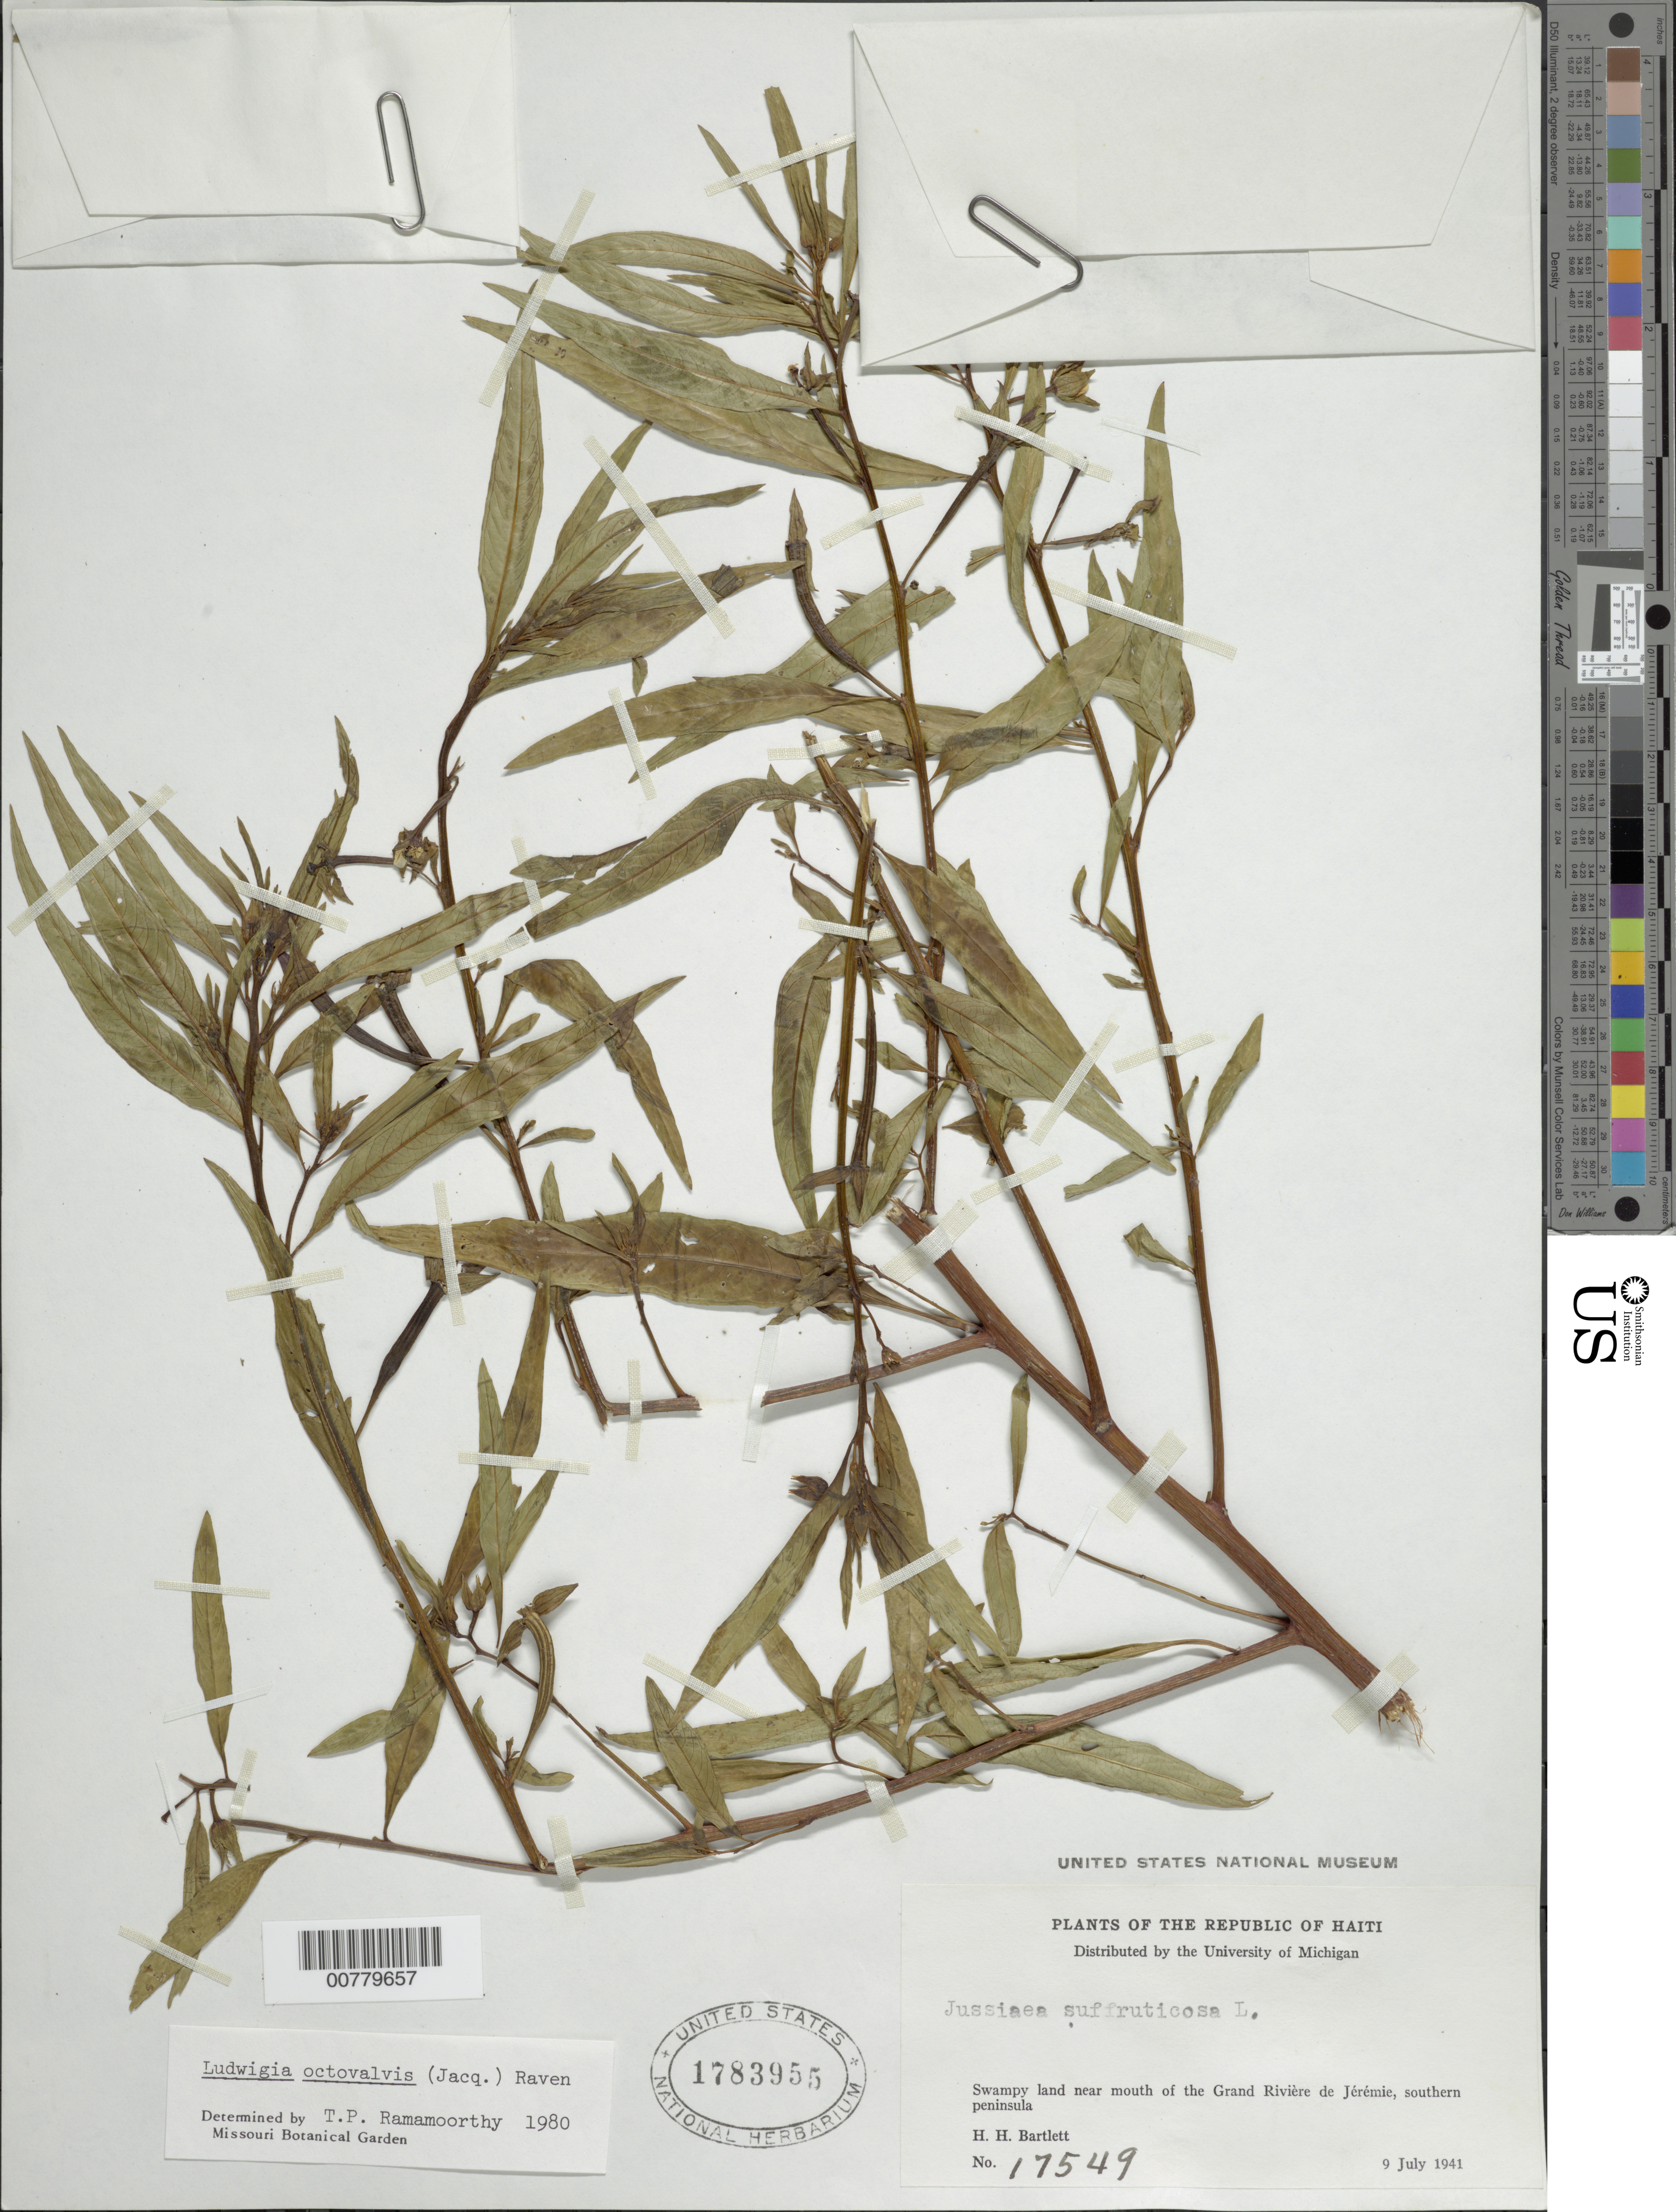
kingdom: Plantae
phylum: Tracheophyta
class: Magnoliopsida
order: Myrtales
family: Onagraceae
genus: Ludwigia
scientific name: Ludwigia octovalvis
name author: (Jacq.) P.H. Raven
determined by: Ramamoorthy, T. P.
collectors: H. H. Bartlett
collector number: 17549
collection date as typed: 09 Jul 1941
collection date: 1941-07-09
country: Haiti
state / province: Grand'Anse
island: Hispaniola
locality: Grand Rivière de Jérémie, southern peninsula.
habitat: Swampy land near mouth of river.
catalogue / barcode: US 1783955